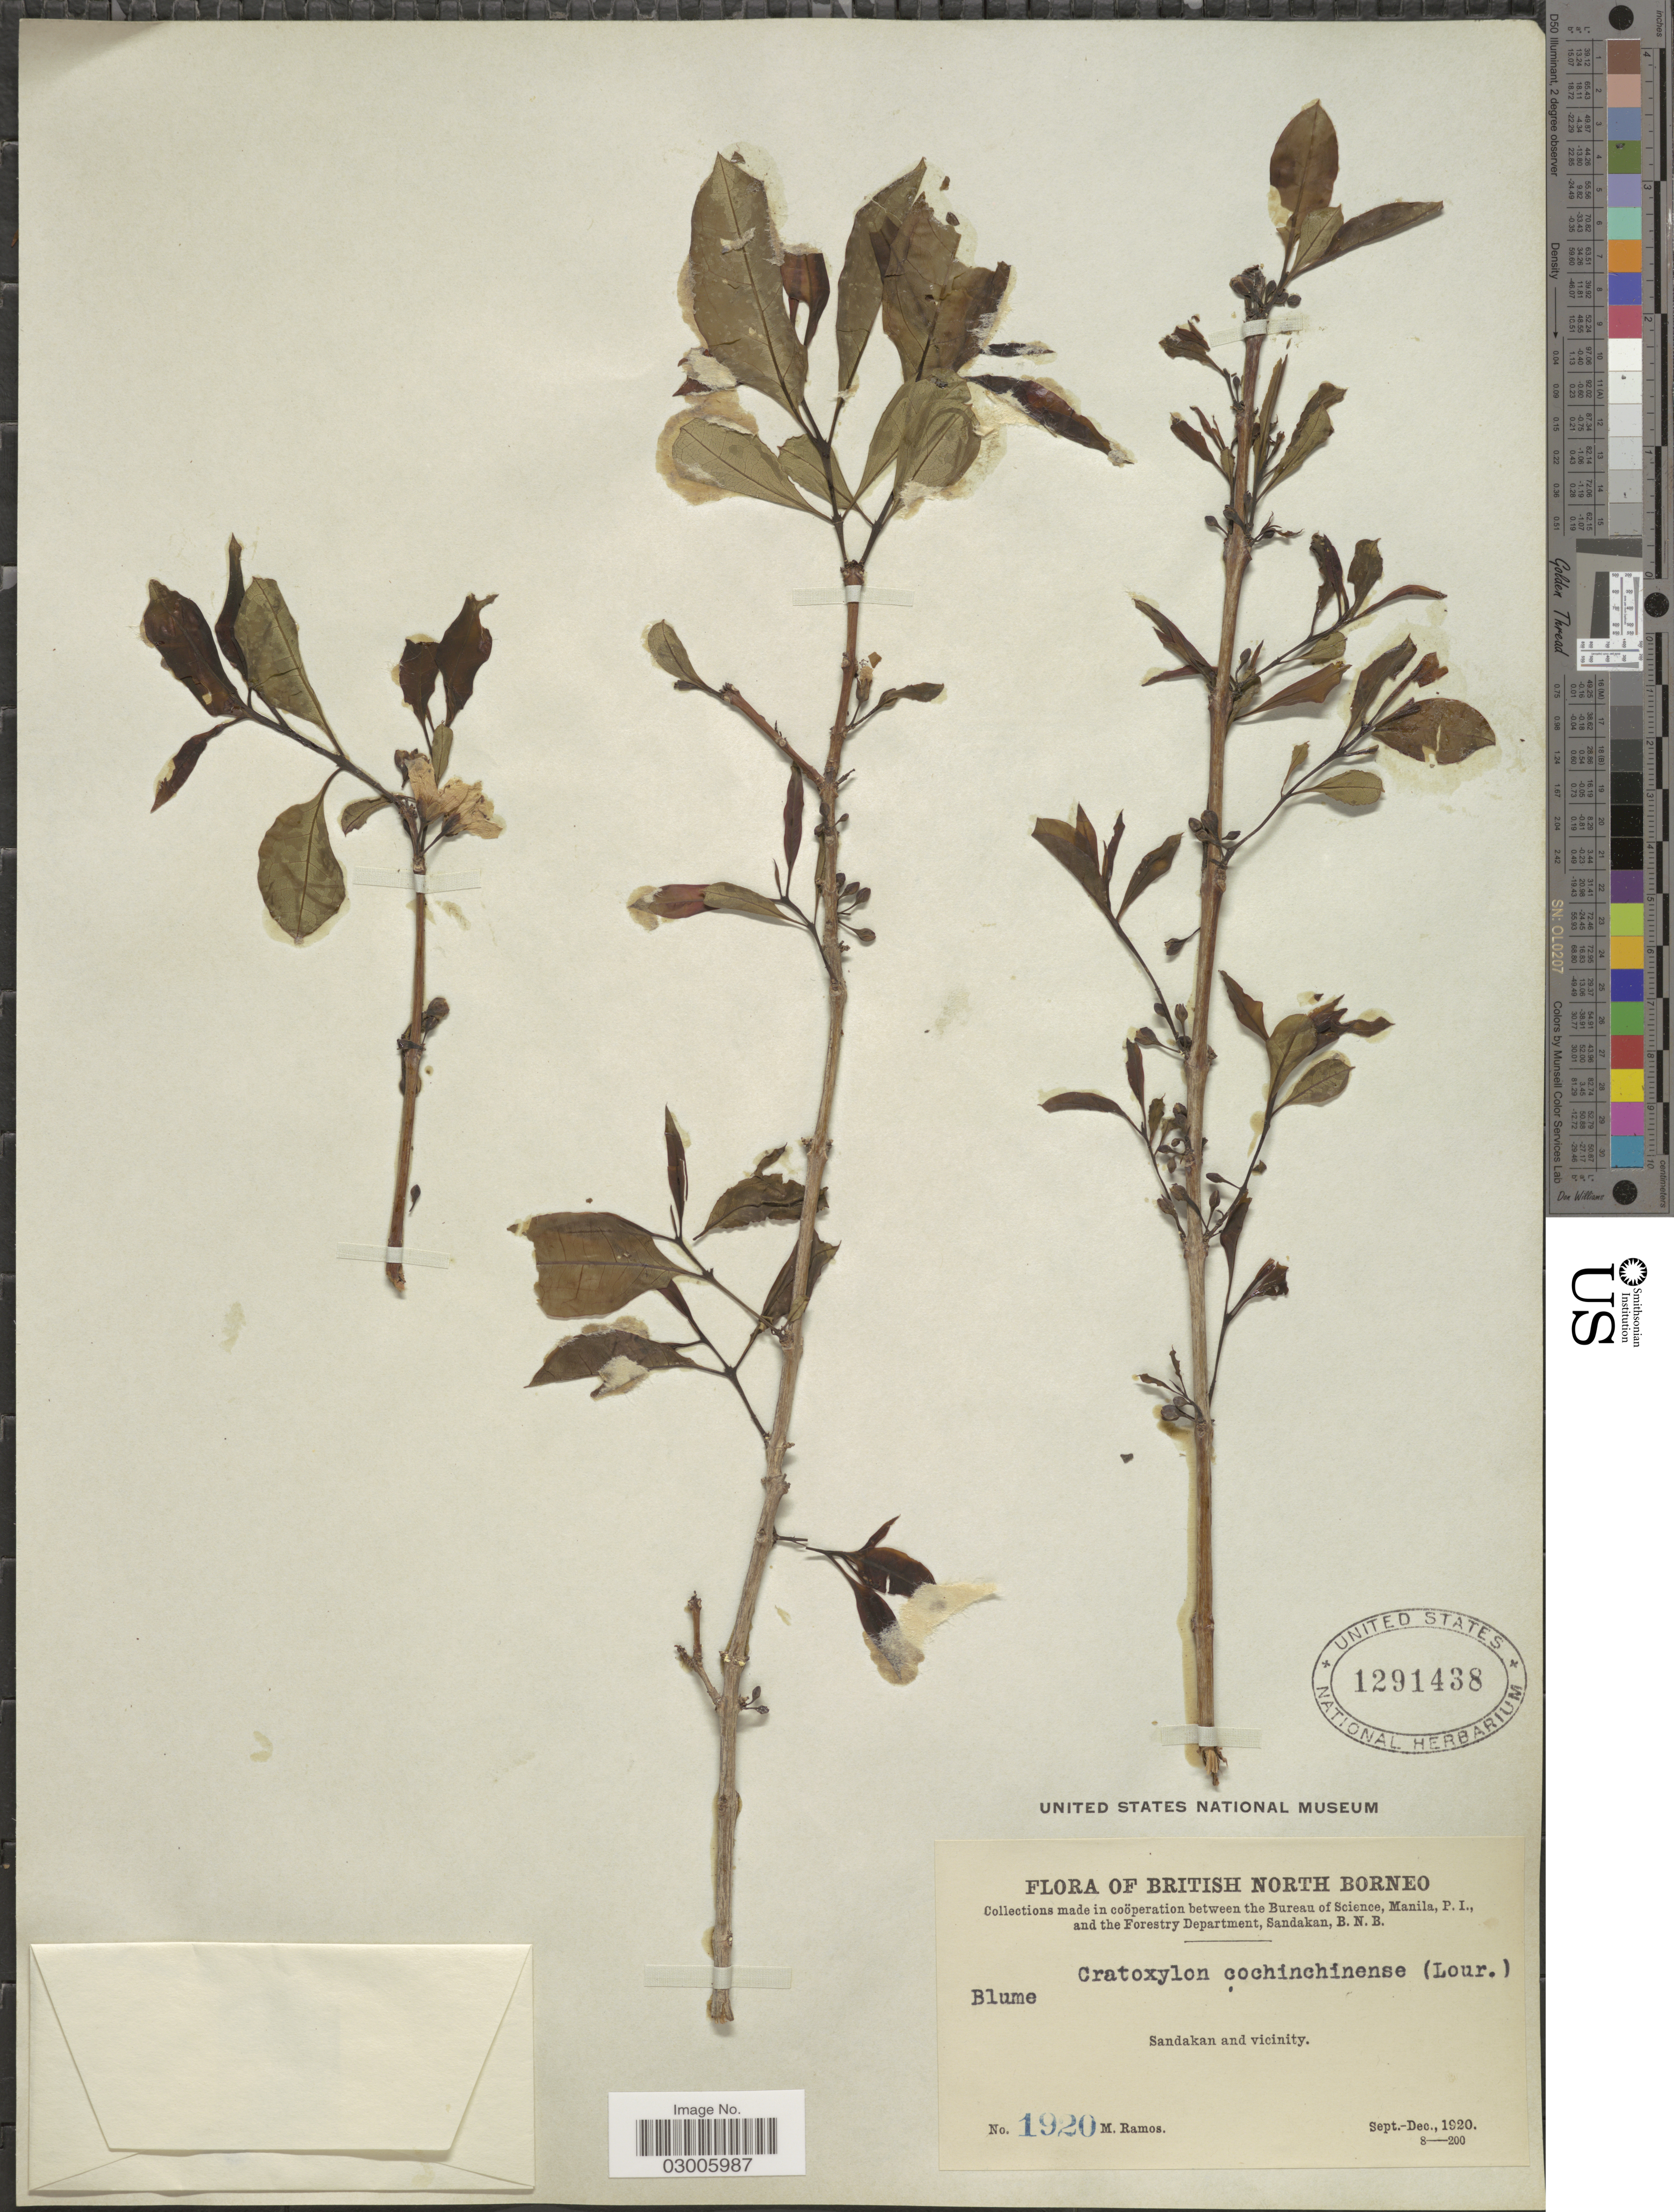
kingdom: Plantae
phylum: Tracheophyta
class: Magnoliopsida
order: Malpighiales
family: Hypericaceae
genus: Cratoxylum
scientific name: Cratoxylum cochinchinense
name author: (Lour.) Blume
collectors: M. Ramos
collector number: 1920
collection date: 1920-09/1920-12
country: Malaysia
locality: British North Borneo. Sandakan and vicinity.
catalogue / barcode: US 1291438